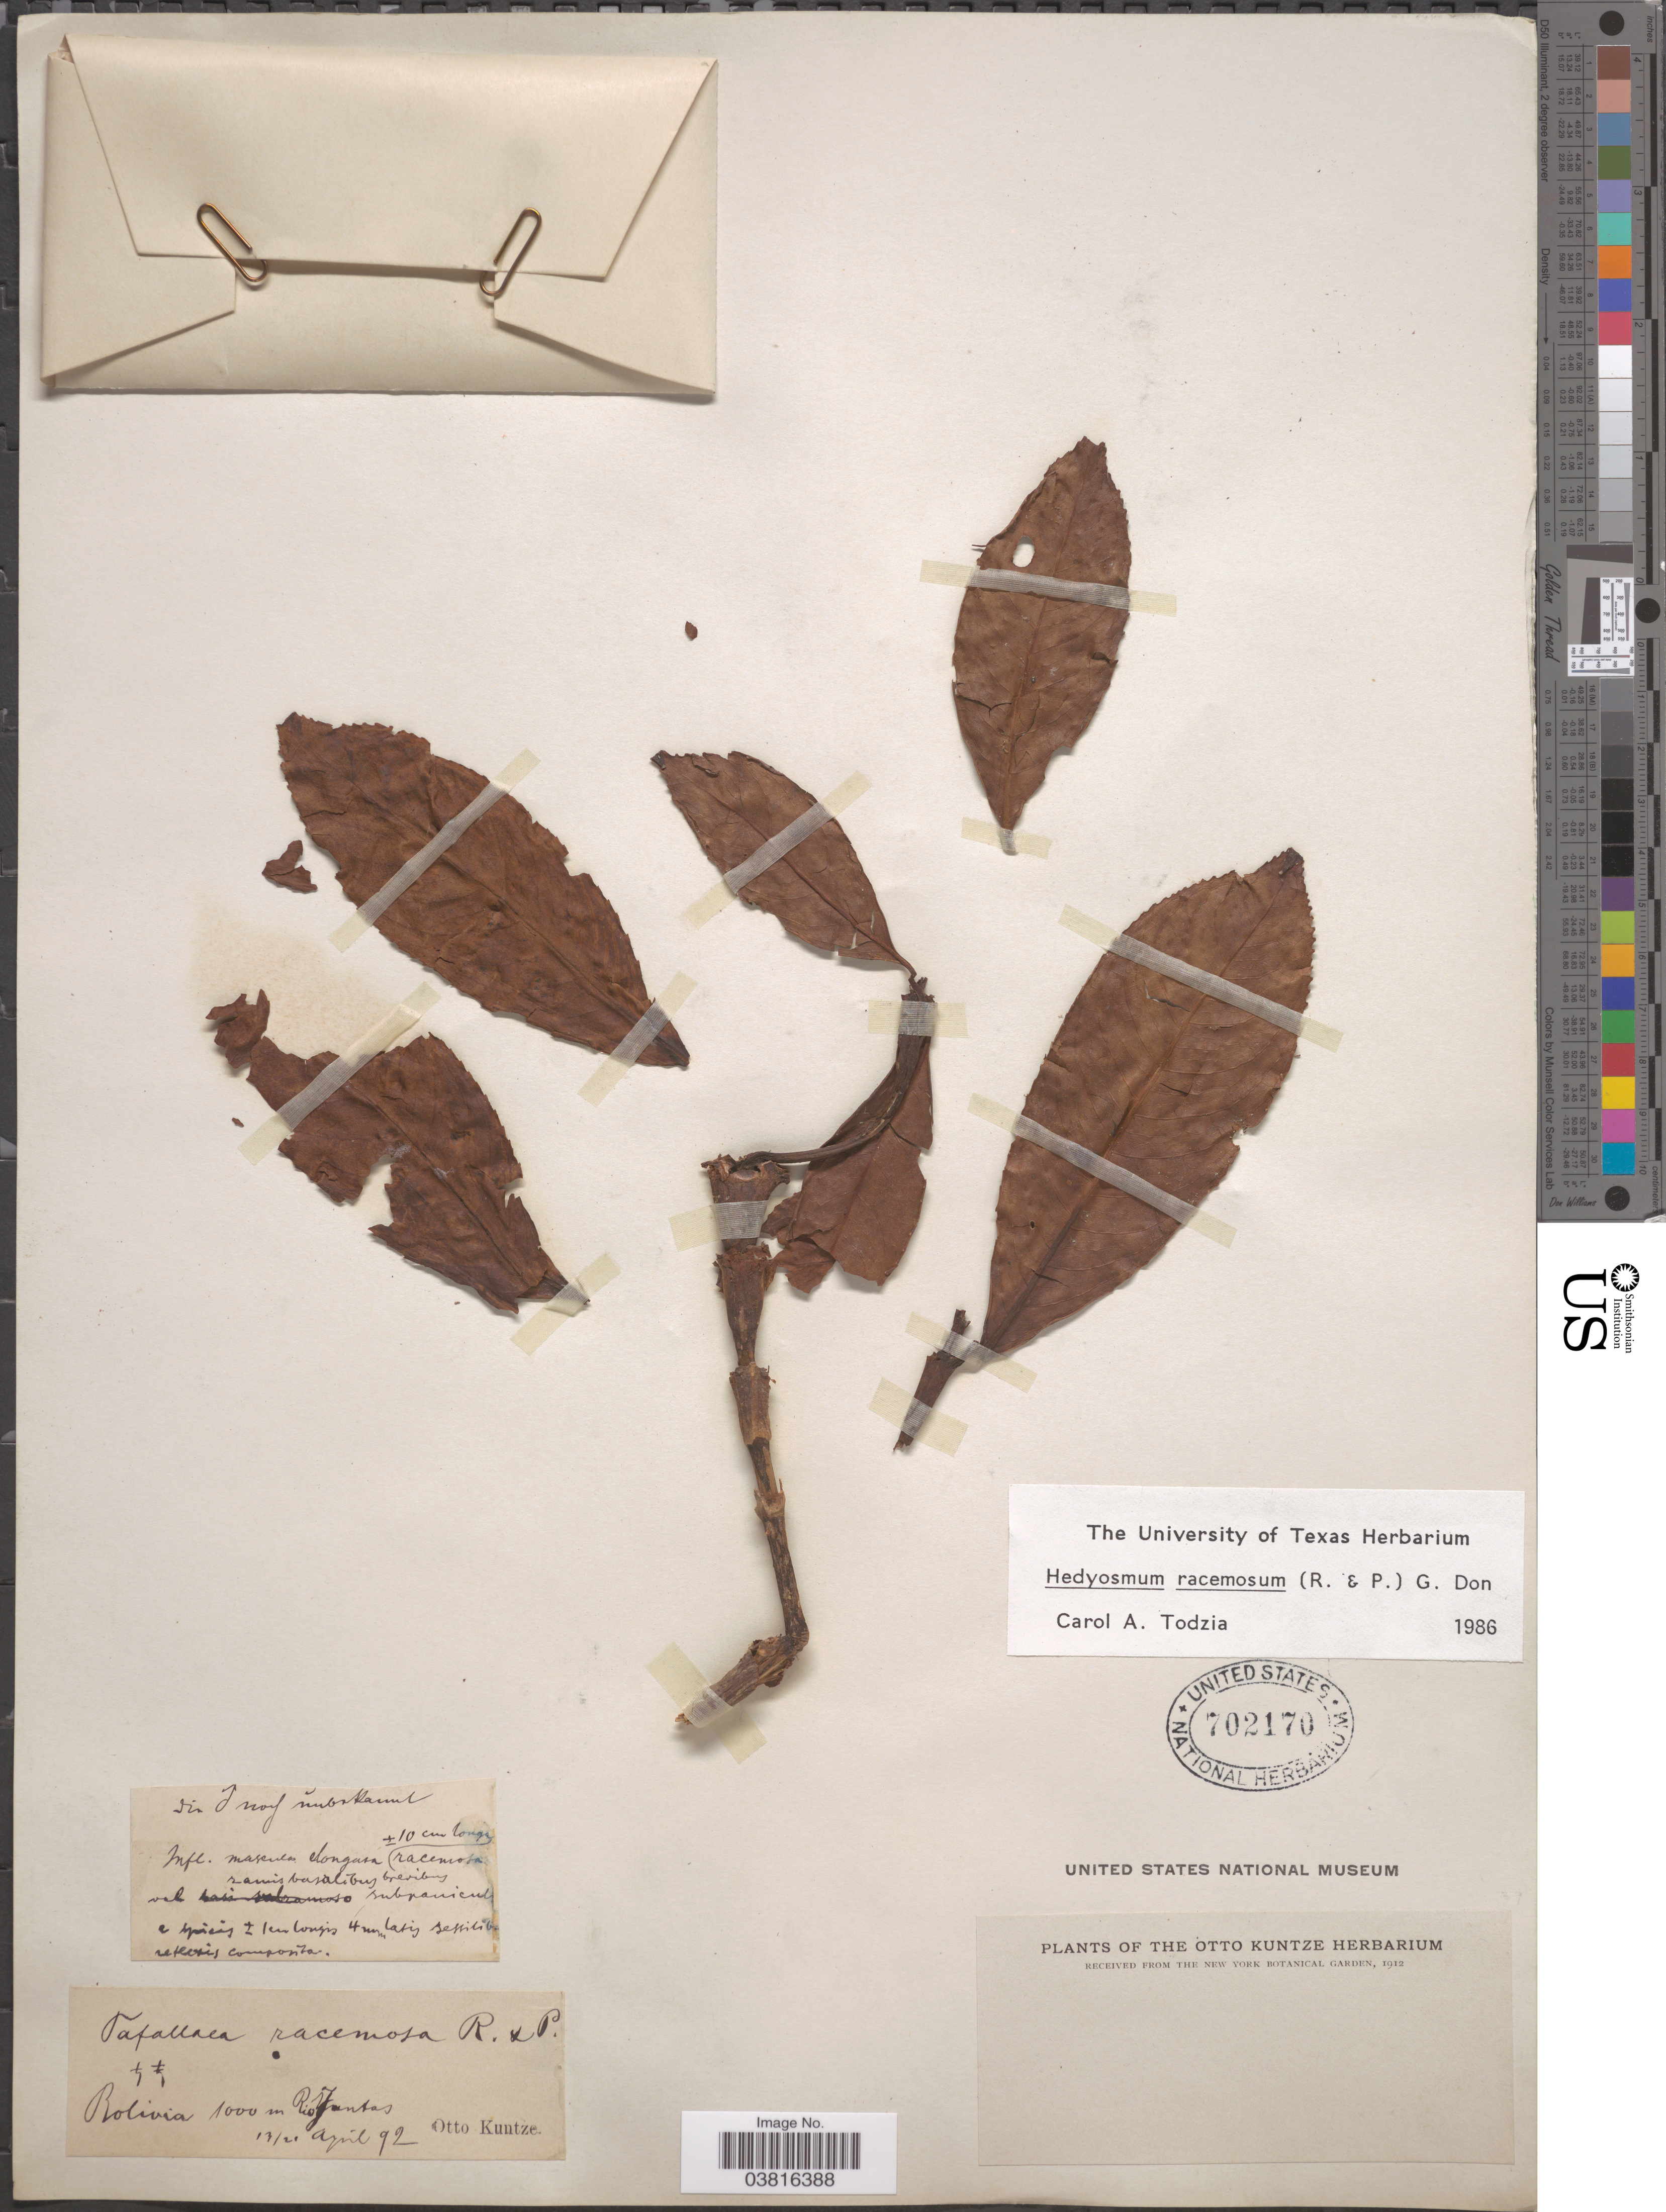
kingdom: Plantae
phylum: Tracheophyta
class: Magnoliopsida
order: Chloranthales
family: Chloranthaceae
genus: Hedyosmum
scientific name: Hedyosmum racemosum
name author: (Ruiz & Pav.) G. Don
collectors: C.E.O. Kuntze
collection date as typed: Transcribed d/m/y: 13/4/92 to 21/4/92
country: Bolivia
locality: Rio Juntas.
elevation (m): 1000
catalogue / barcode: US 702170